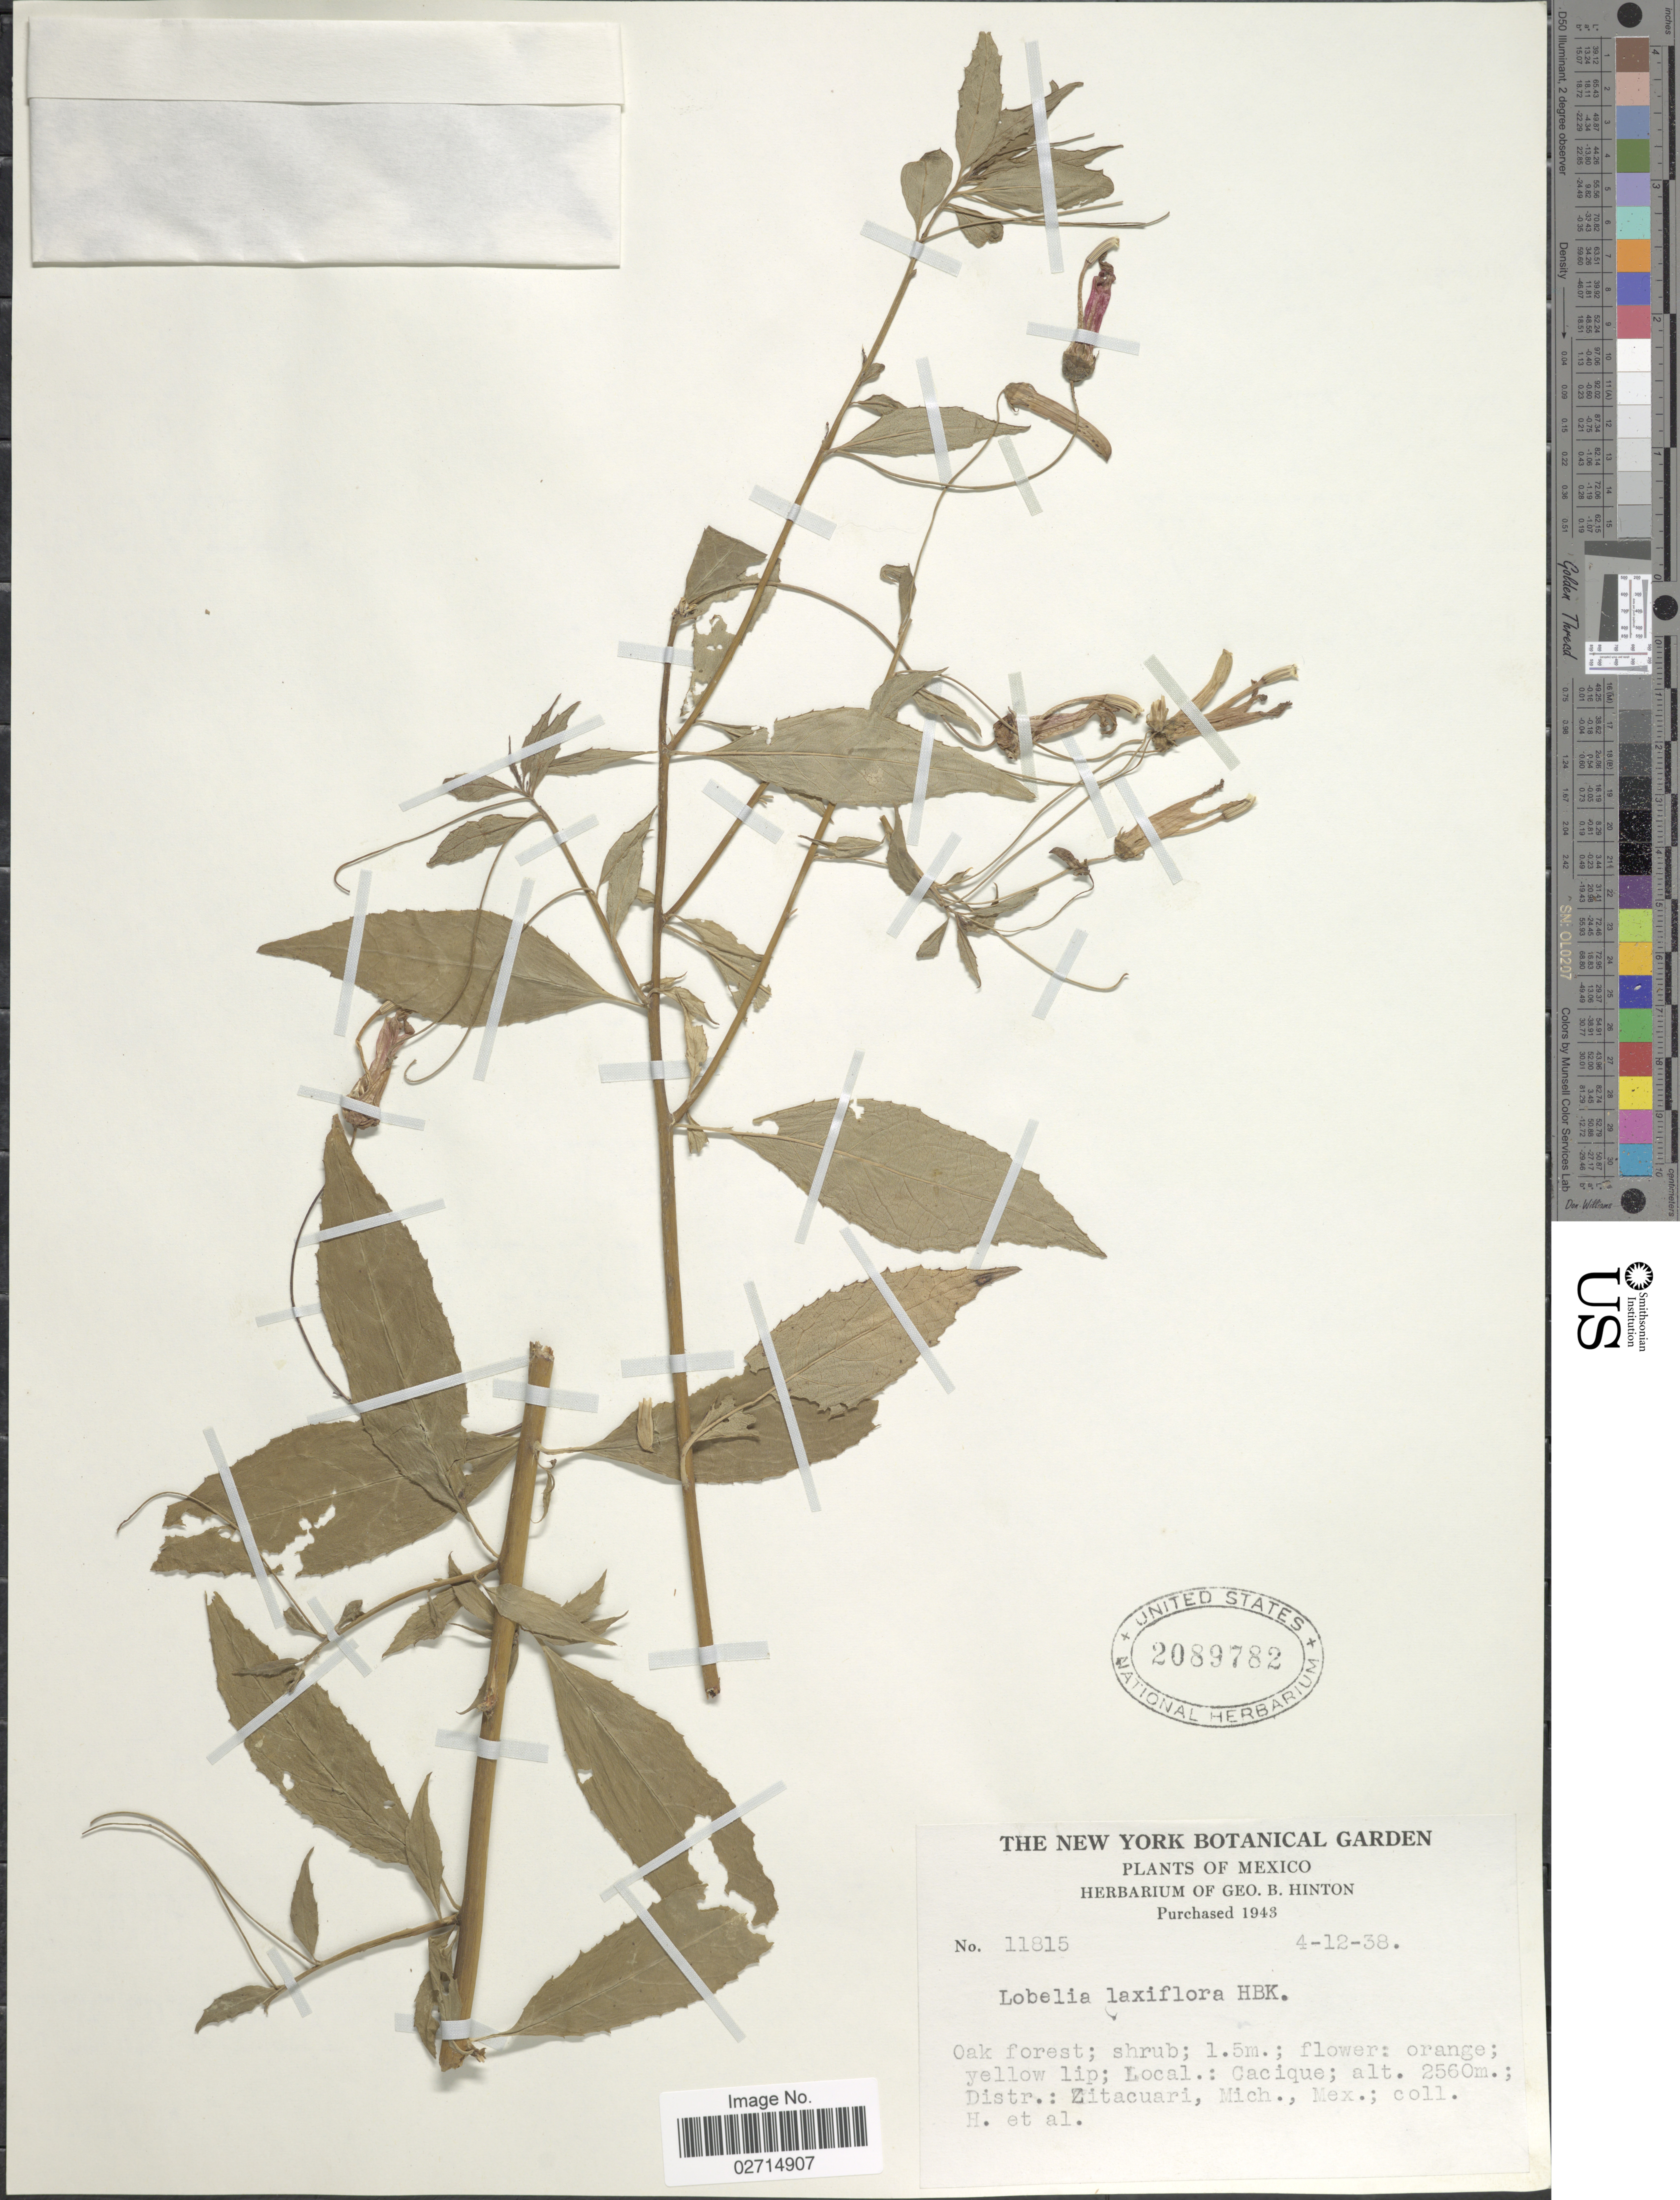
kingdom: Plantae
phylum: Tracheophyta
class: Magnoliopsida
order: Asterales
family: Campanulaceae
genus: Lobelia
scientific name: Lobelia laxiflora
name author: Kunth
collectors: G. B. Hinton & et al.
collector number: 11815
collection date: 1933-04-12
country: Mexico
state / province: Michoacán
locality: Cacique, Distr.: Zitacuari, Mich., Mex.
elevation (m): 2560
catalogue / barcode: US 2089782